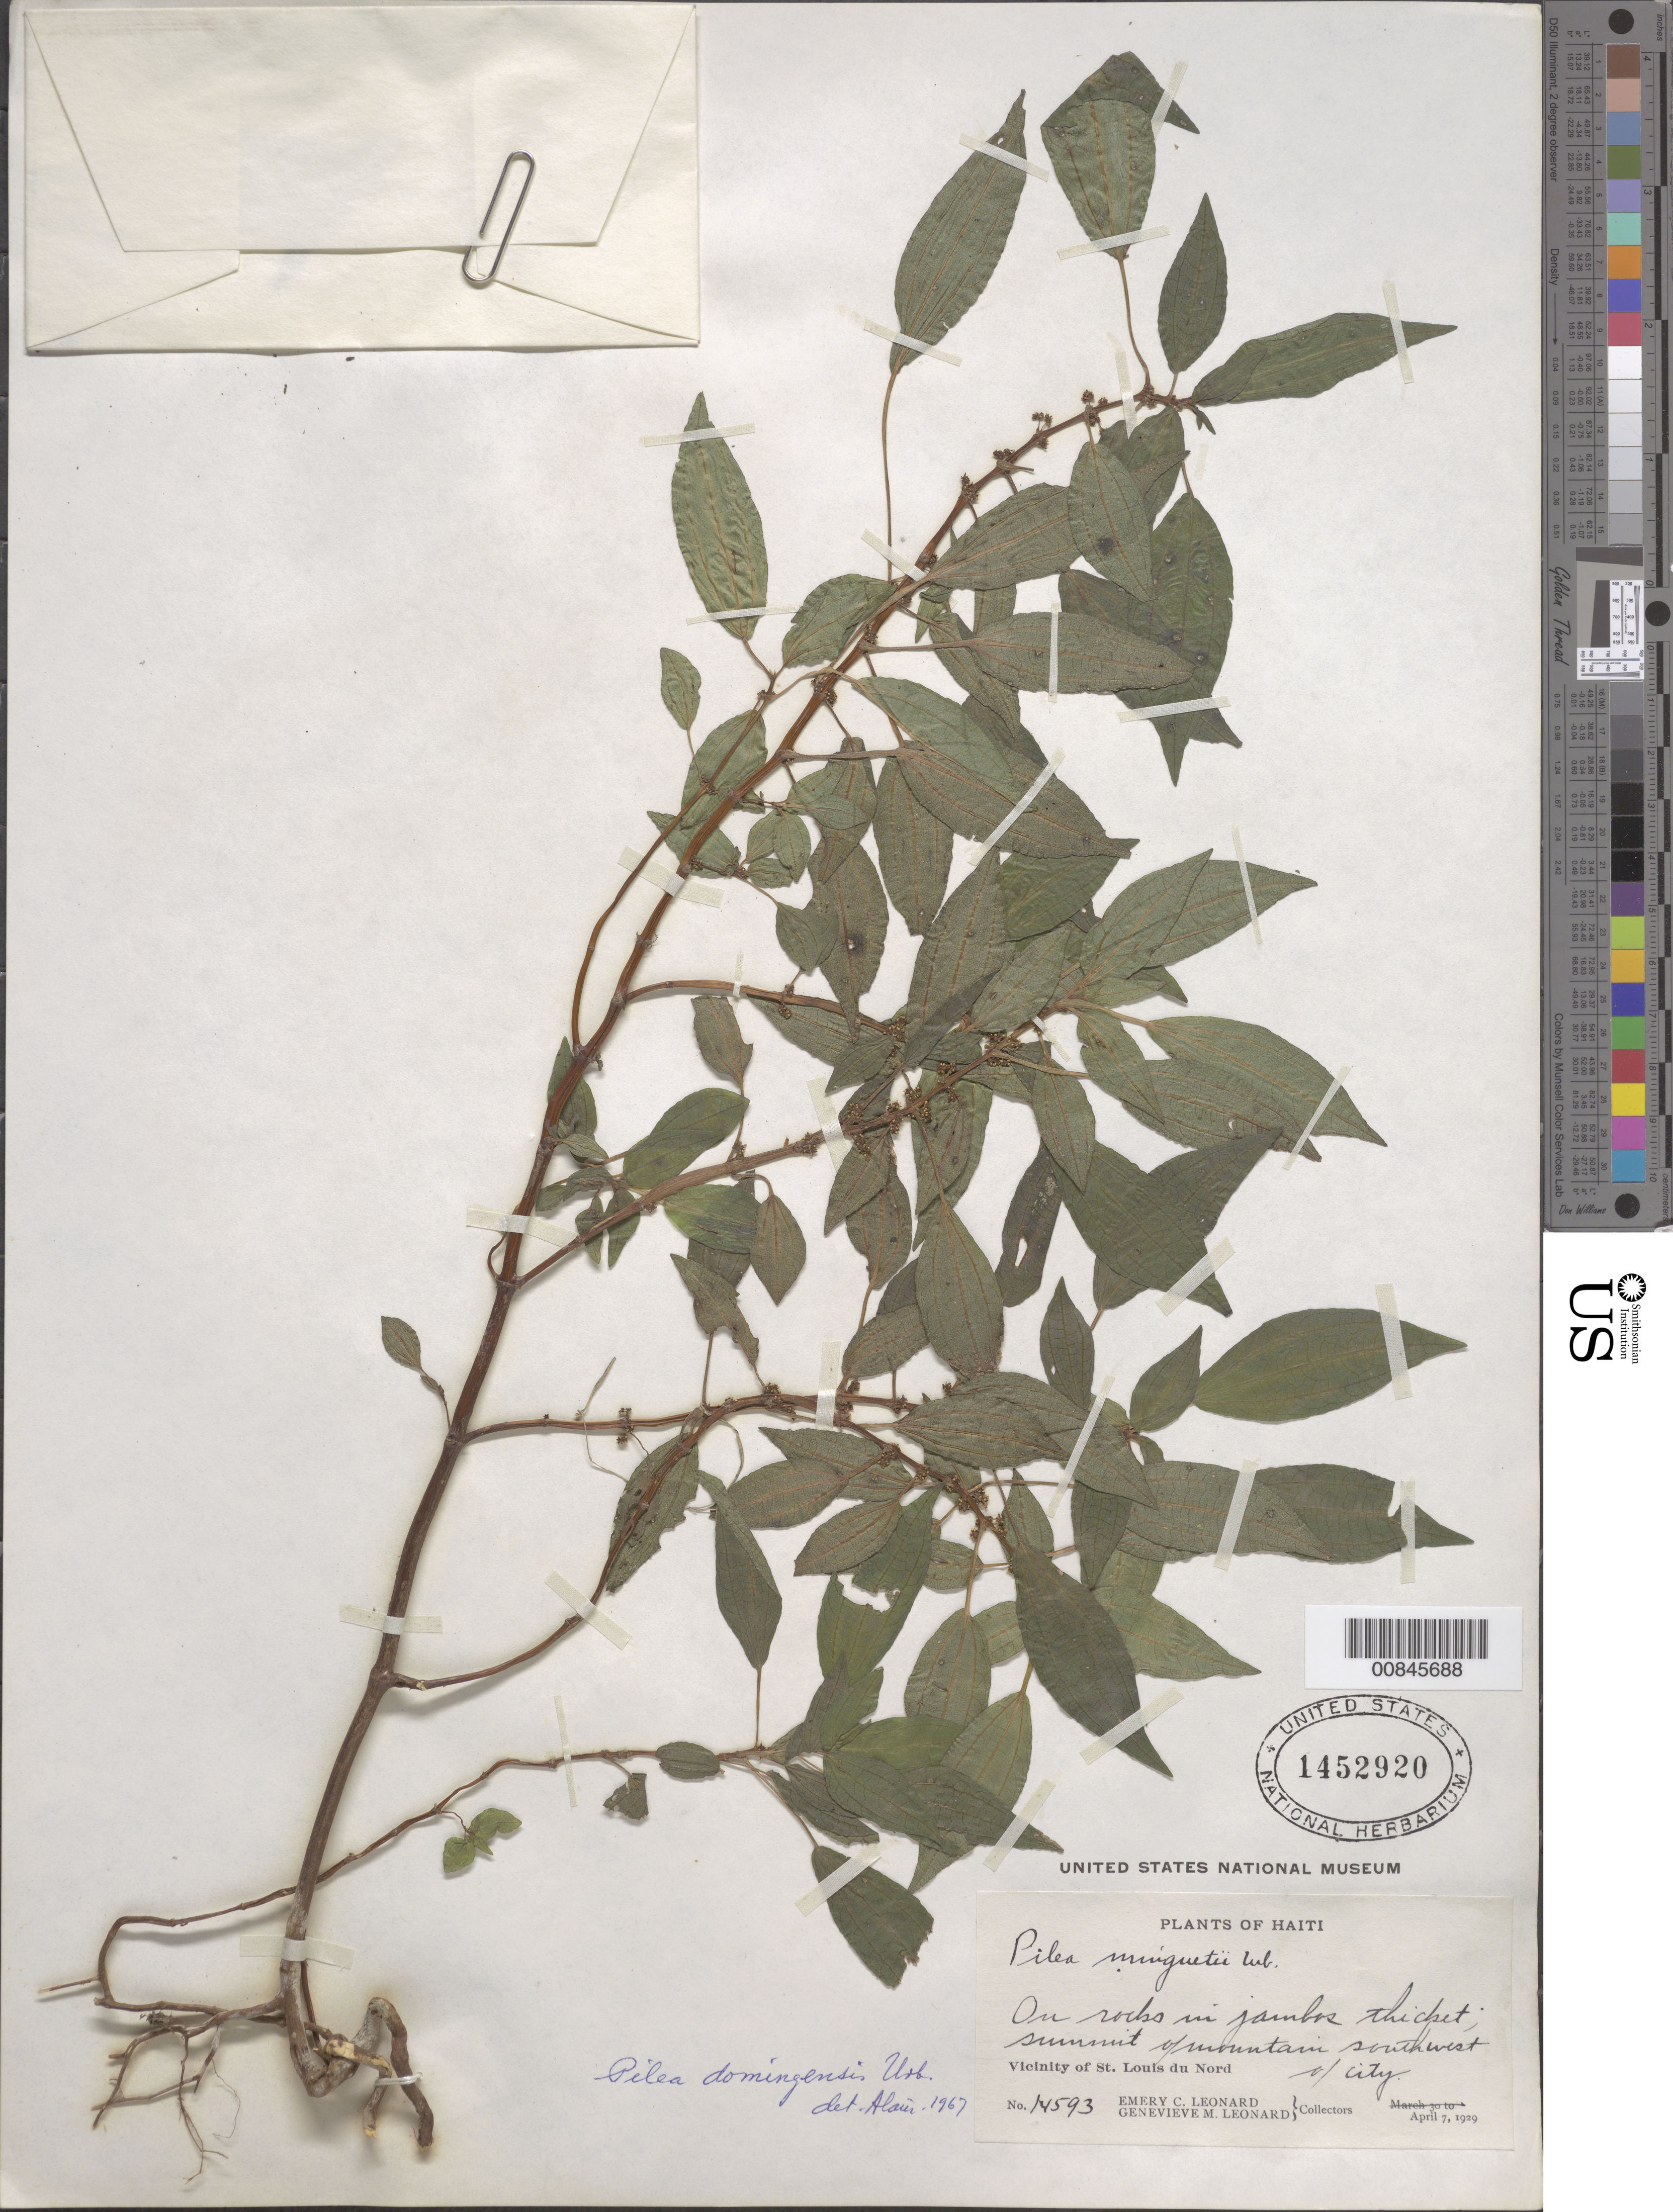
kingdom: Plantae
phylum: Tracheophyta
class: Magnoliopsida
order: Rosales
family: Urticaceae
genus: Pilea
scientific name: Pilea domingensis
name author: Urb.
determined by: Liogier, Alain H.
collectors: E. C. Leonard & G. M. Leonard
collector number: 14593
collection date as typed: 07 Apr 1929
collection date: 1929-04-07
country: Haiti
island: Hispaniola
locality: Vicinity of St. Louis du Nord. Summit of mountain southwest of city.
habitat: On rocks in jambos thicket.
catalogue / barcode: US 1452920